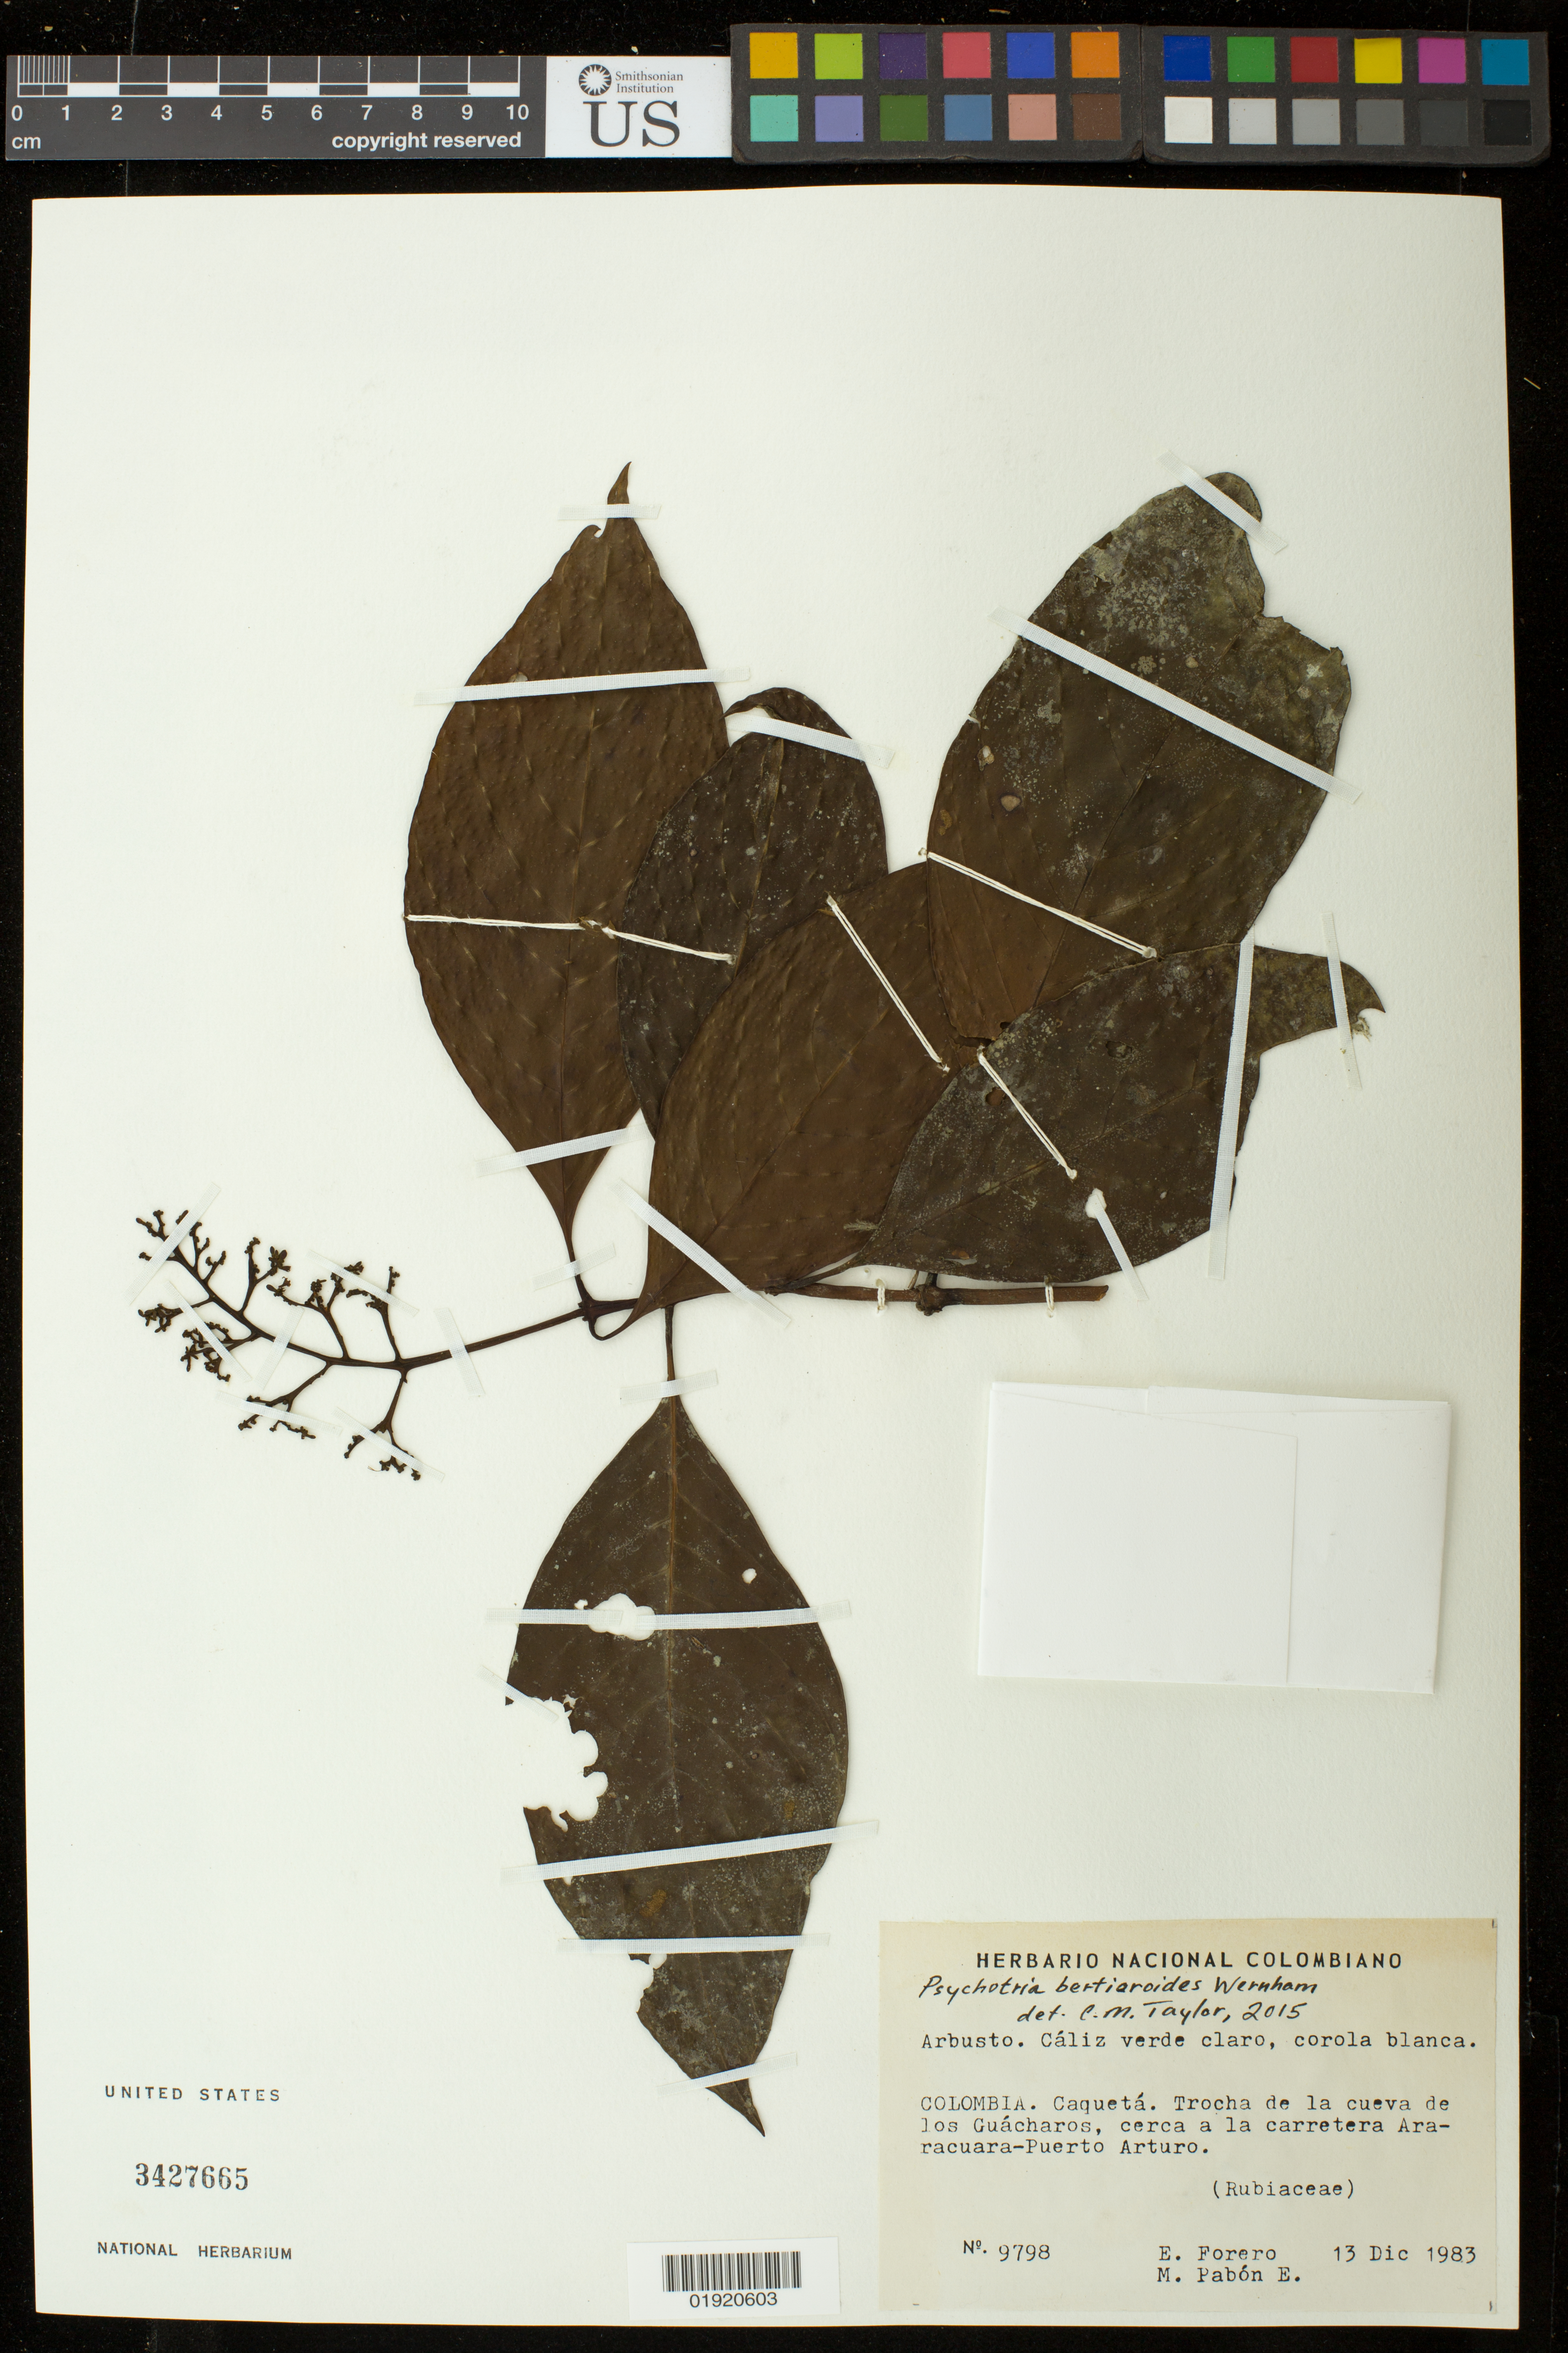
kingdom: Plantae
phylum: Tracheophyta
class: Magnoliopsida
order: Gentianales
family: Rubiaceae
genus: Psychotria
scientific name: Psychotria bertieroides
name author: Wernham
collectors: E. Forero & M. A. Pabon E.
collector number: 9798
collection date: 1983-12-13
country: Colombia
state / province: Caqueta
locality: Colombia. Caqueta.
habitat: Trocha de la cueva de los Guacharos, cerca a la carreter Aracuara-Puerto Arturo.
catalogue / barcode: US 3427665